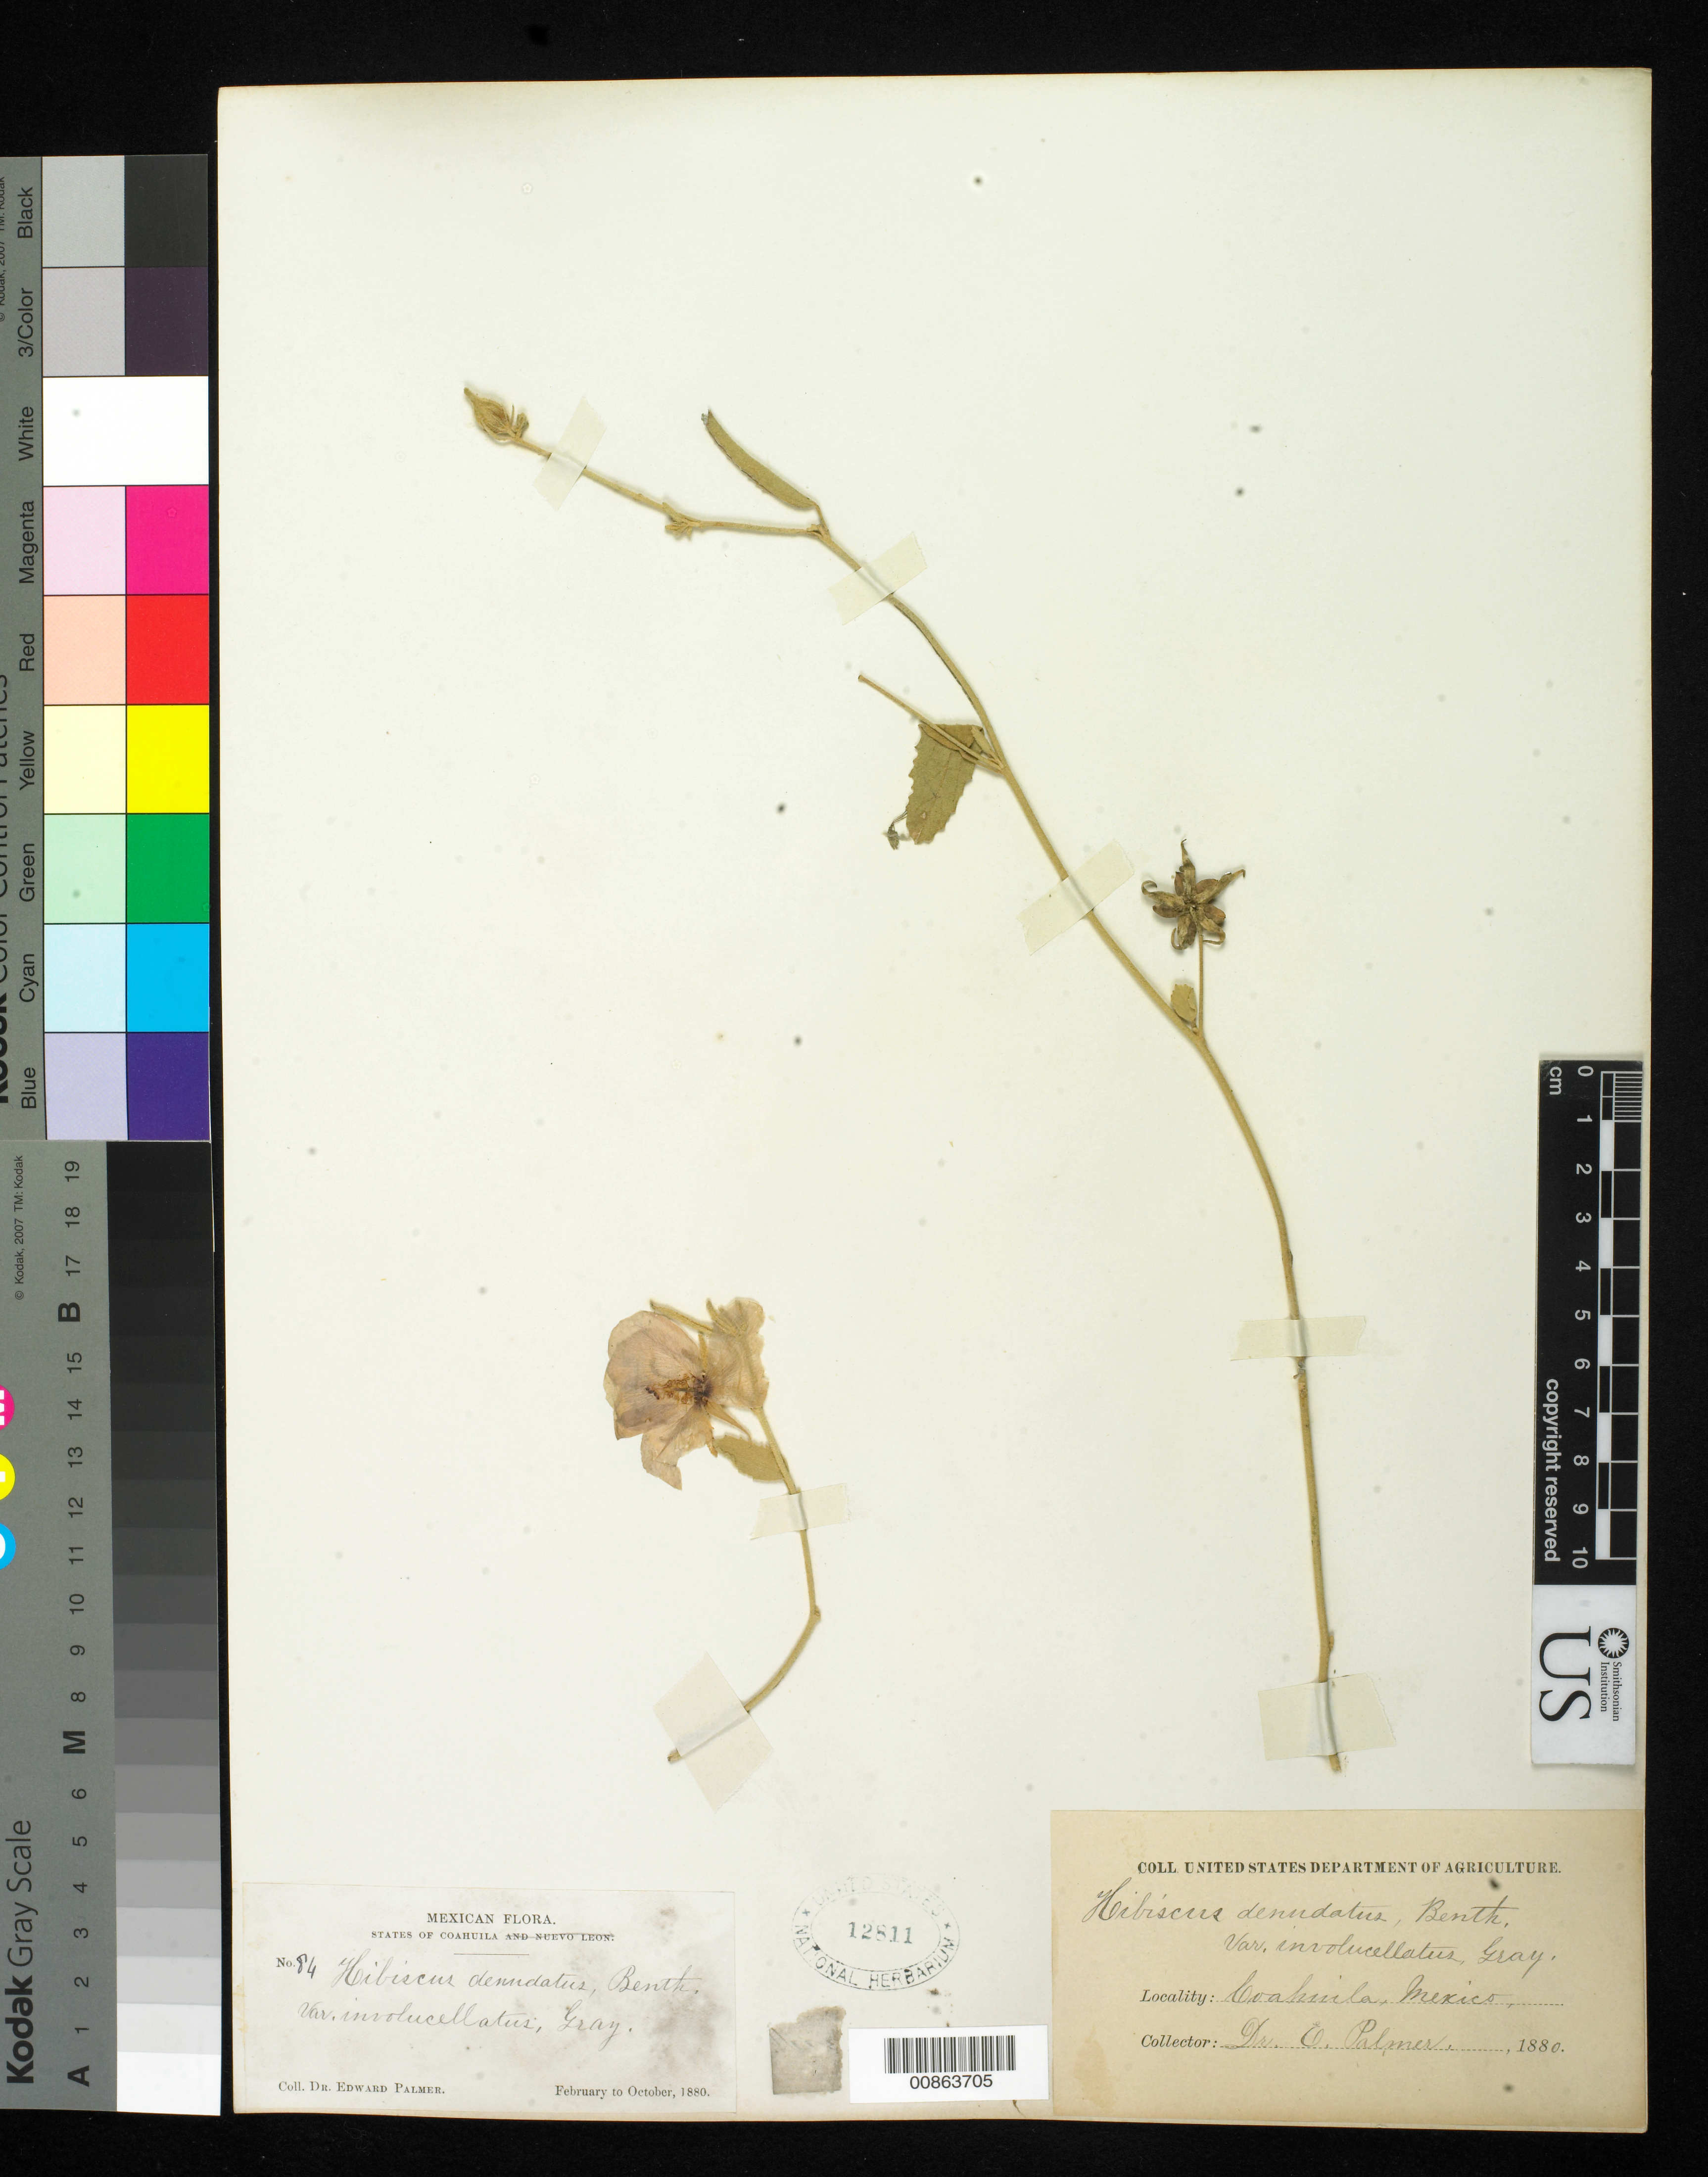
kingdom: Plantae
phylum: Tracheophyta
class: Magnoliopsida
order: Malvales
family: Malvaceae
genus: Hibiscus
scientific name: Hibiscus denudatus var. involucellatus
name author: Benth.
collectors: E. Palmer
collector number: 84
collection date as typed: Feb 1880 to -- Oct 1880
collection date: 1880-02/1880-10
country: Mexico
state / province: Coahuila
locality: Coahuila.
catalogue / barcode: US 12811